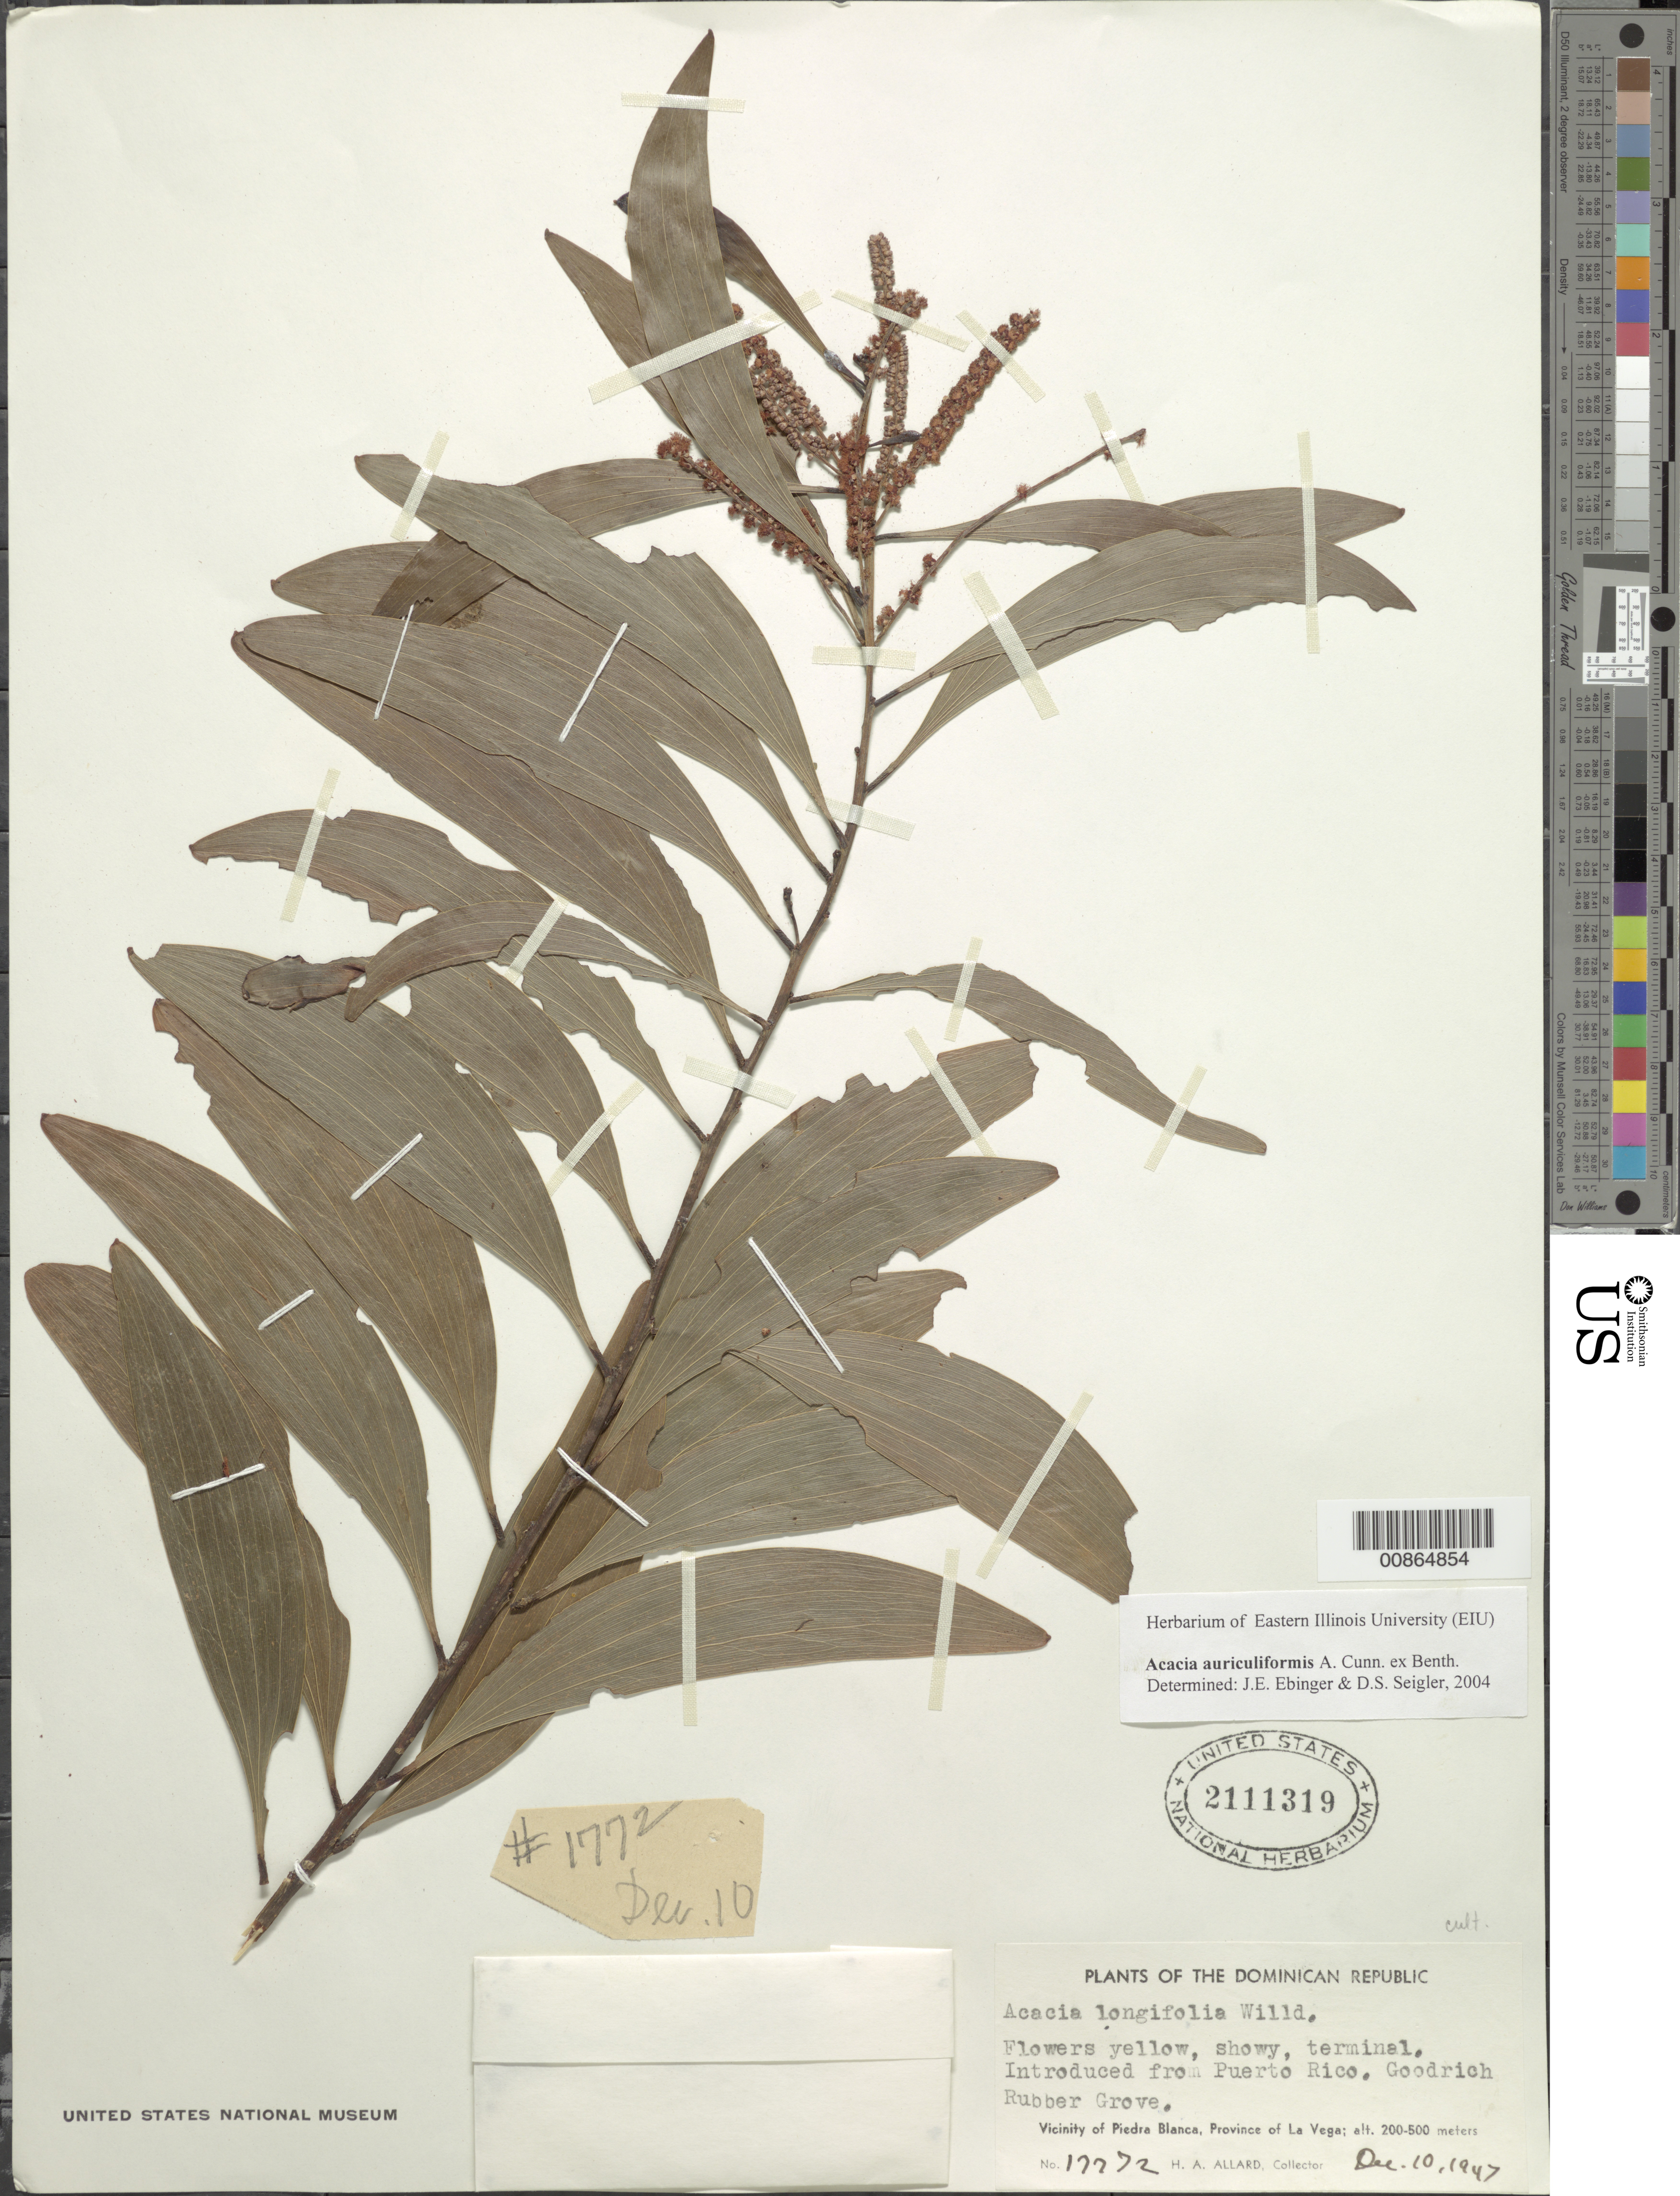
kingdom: Plantae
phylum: Tracheophyta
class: Magnoliopsida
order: Fabales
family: Fabaceae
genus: Acacia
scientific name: Acacia auriculiformis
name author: A. Cunn. ex Benth.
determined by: Ebinger, J. E.; Seigler, David S.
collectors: H. A. Allard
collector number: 17772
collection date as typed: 10 Dec 1947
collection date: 1947-12-10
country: Dominican Republic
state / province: La Vega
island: Hispaniola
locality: Vicinity of Piedra Blanca. Goodrich Rubber Grove.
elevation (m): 200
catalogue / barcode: US 2111319